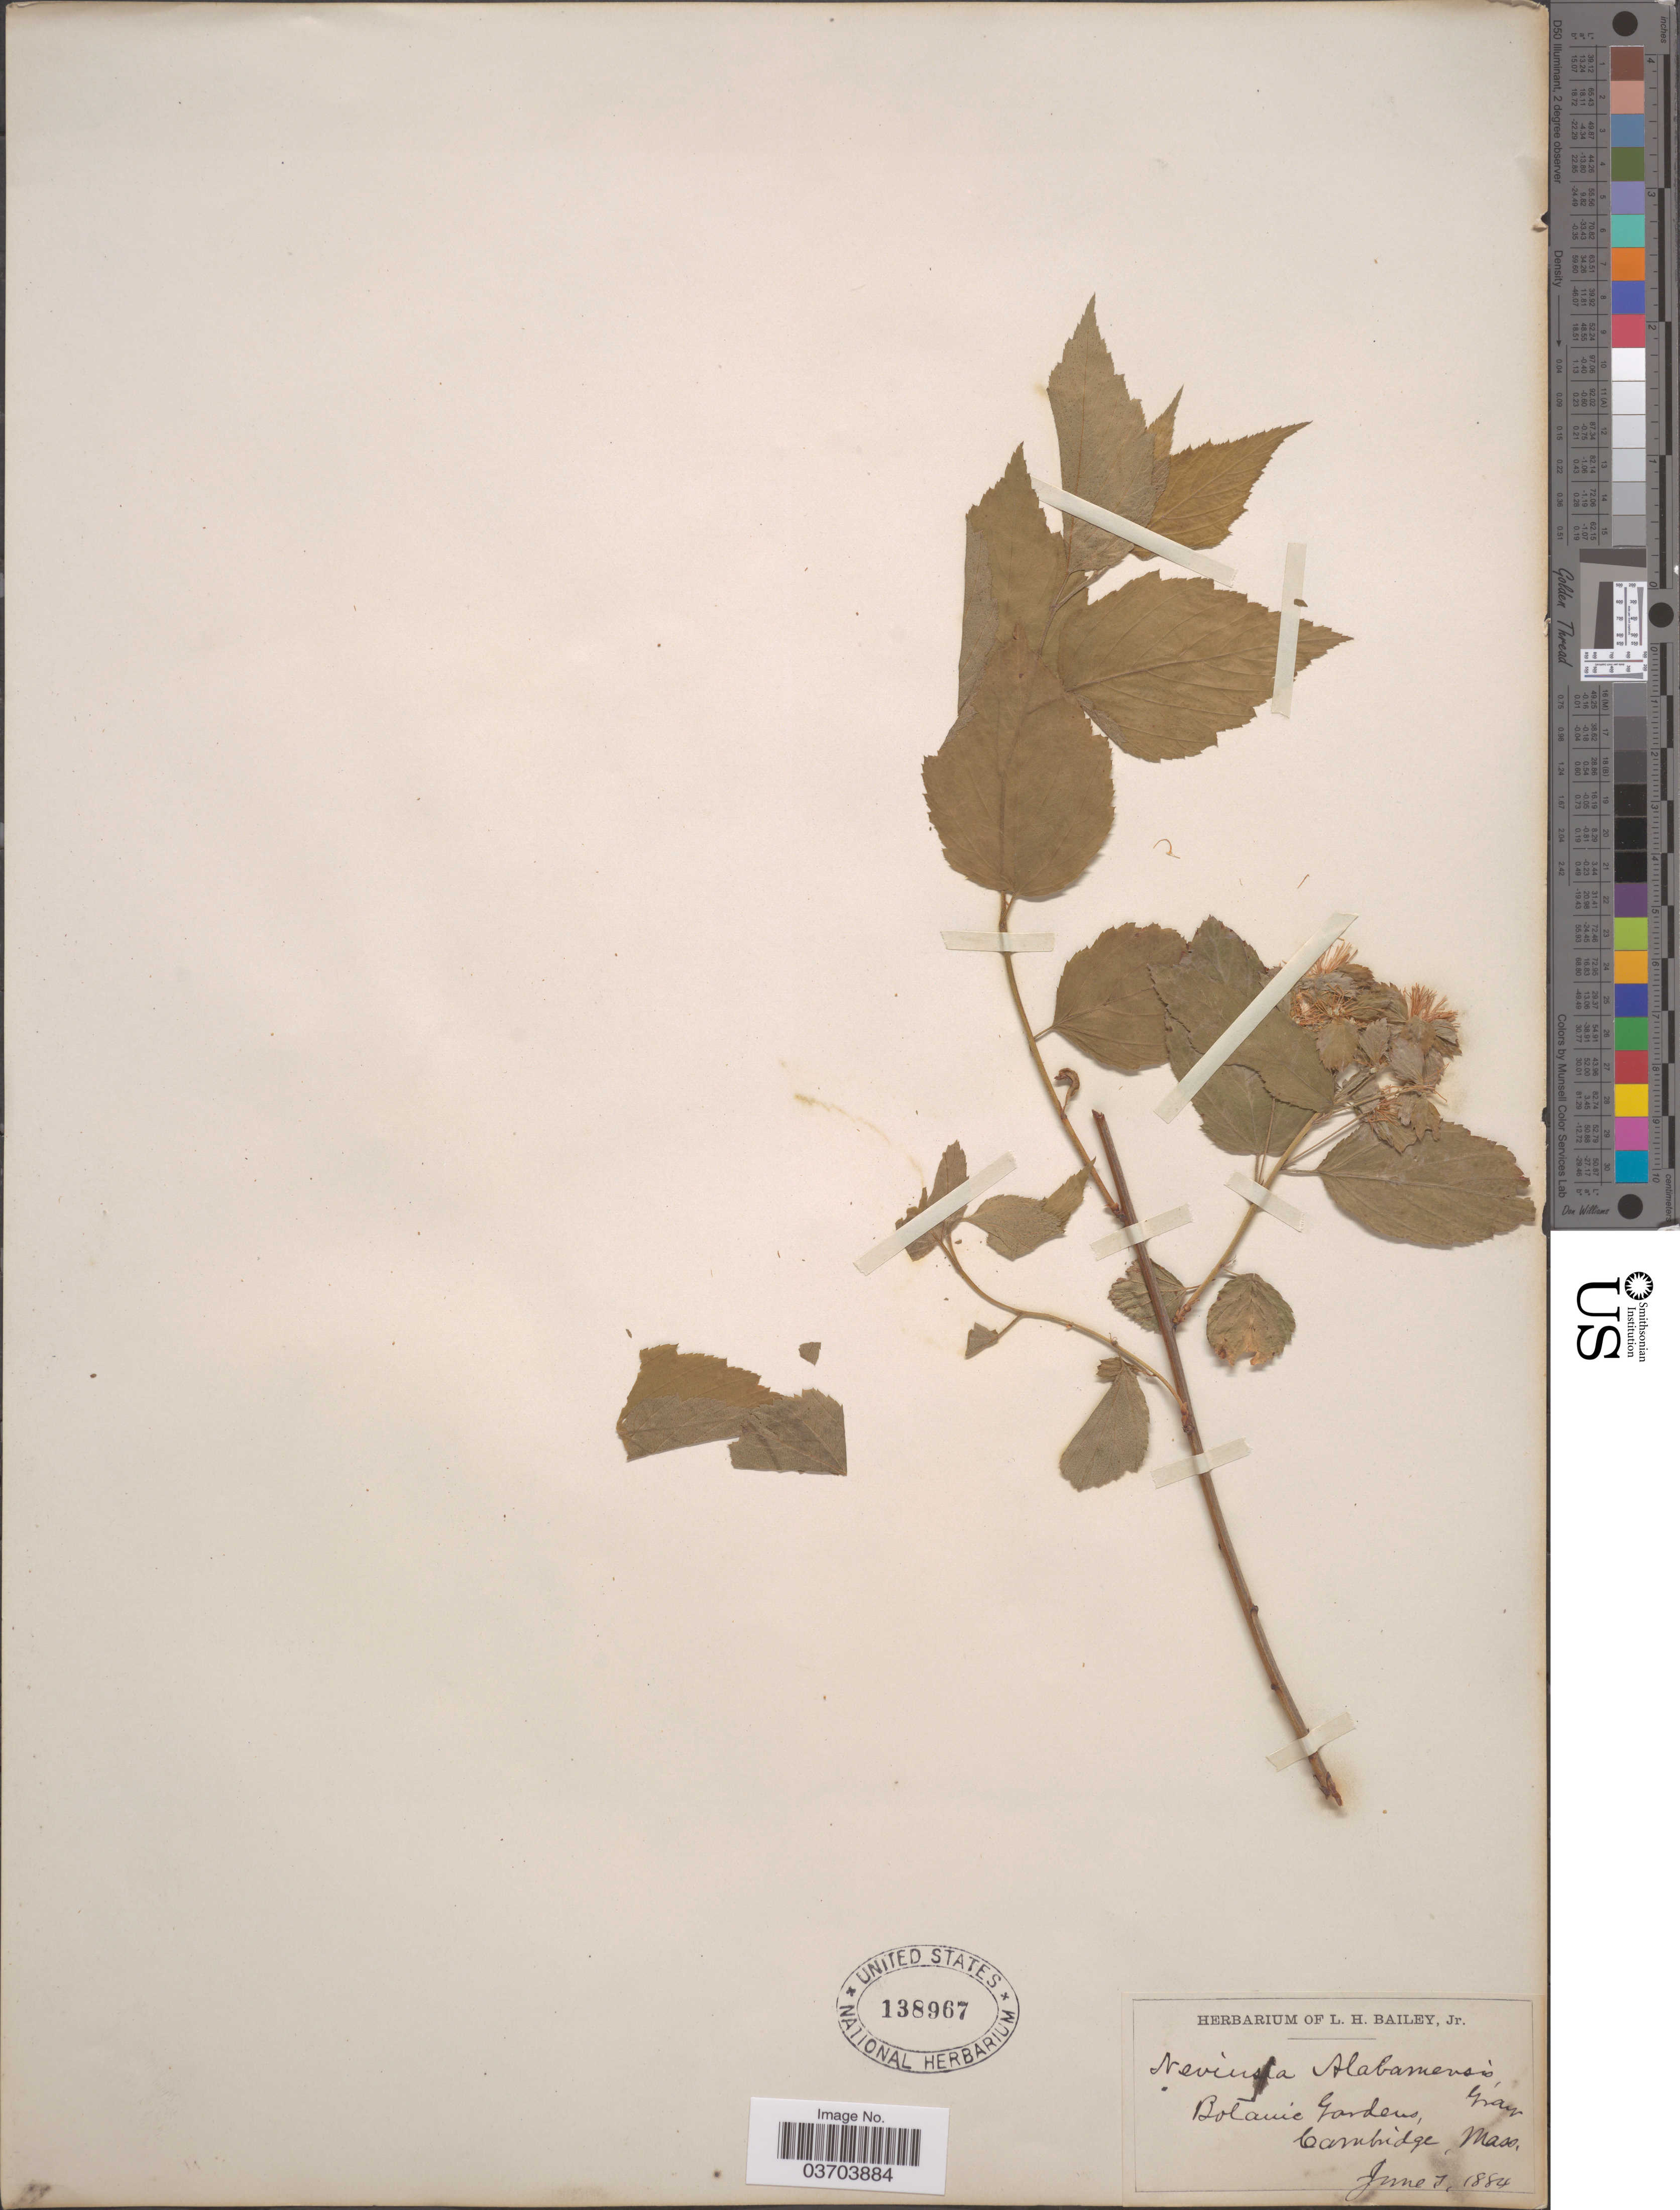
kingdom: Plantae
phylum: Tracheophyta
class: Magnoliopsida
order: Rosales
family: Rosaceae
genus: Neviusia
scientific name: Neviusia alabamensis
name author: A. Gray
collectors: Ex herb. L. H. Bailey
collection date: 1884-06-07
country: United States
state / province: Massachusetts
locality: Botanic Gardens, Cambridge.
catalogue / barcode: US 138967